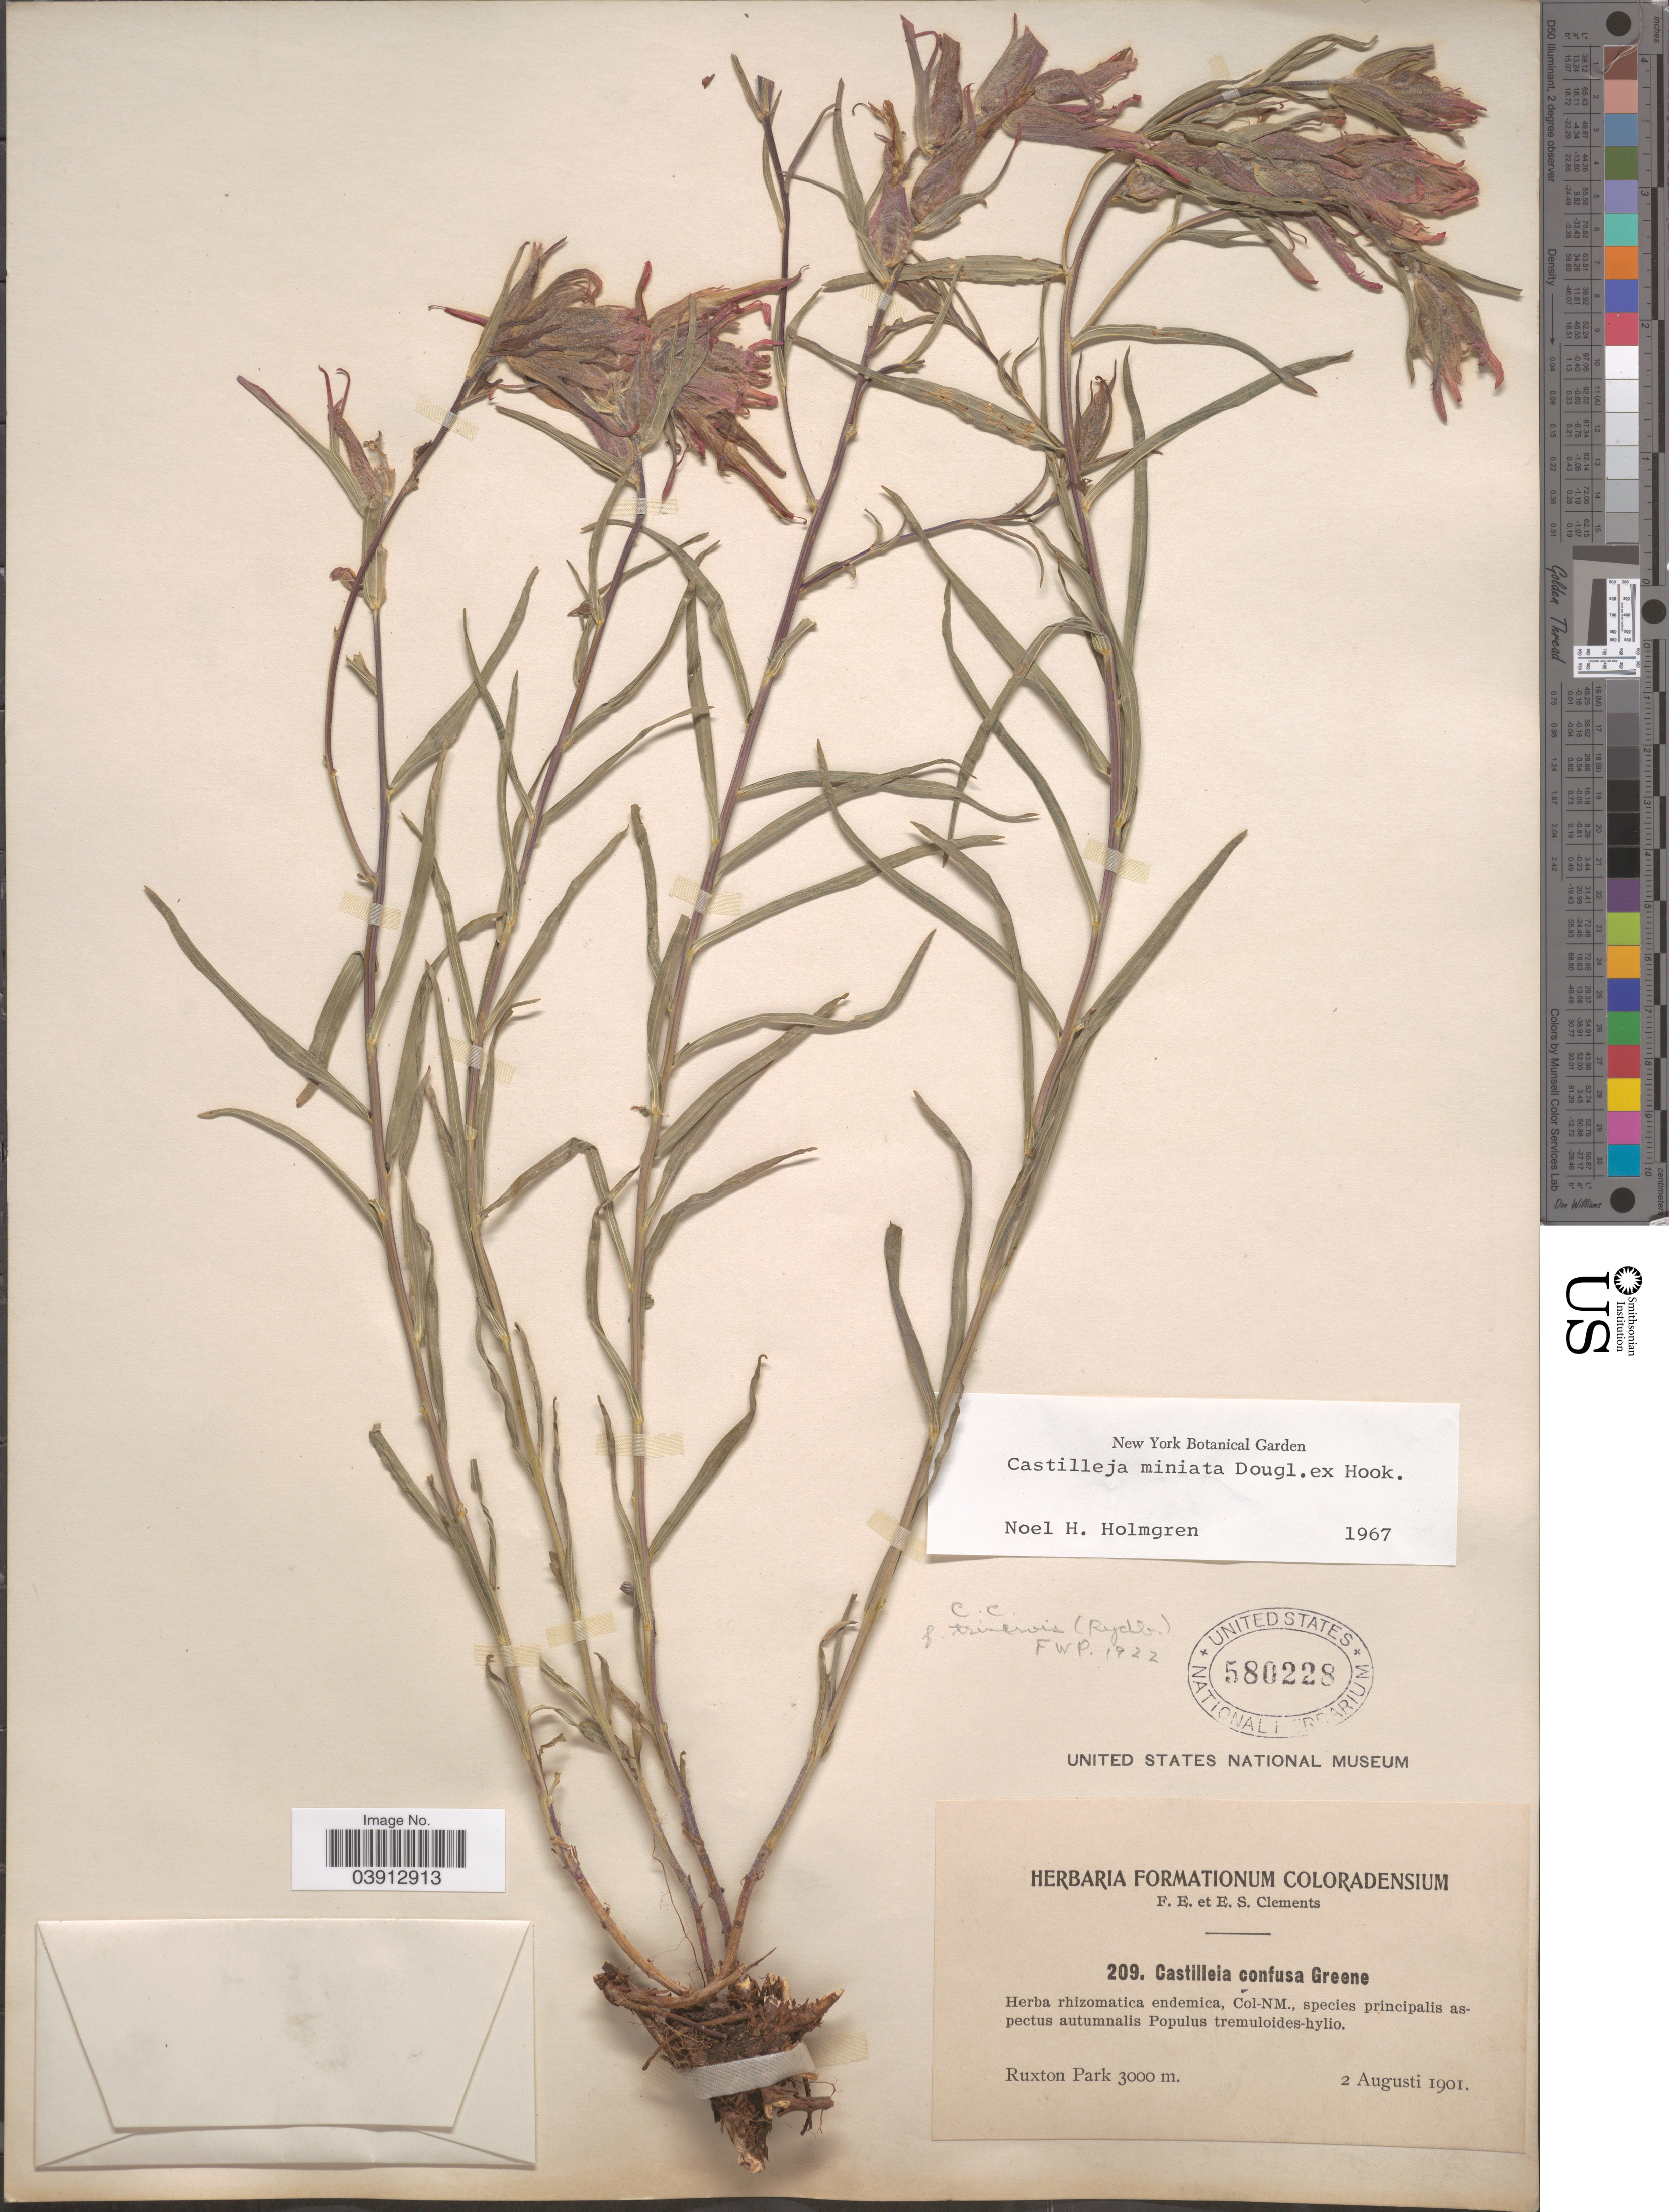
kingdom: Plantae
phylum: Tracheophyta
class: Magnoliopsida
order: Lamiales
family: Orobanchaceae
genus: Castilleja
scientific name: Castilleja miniata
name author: Douglas ex Hook.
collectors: F. E. Clements & E. S. Clements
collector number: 209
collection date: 1901-08-02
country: United States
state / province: Colorado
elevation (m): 3000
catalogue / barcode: US 580228